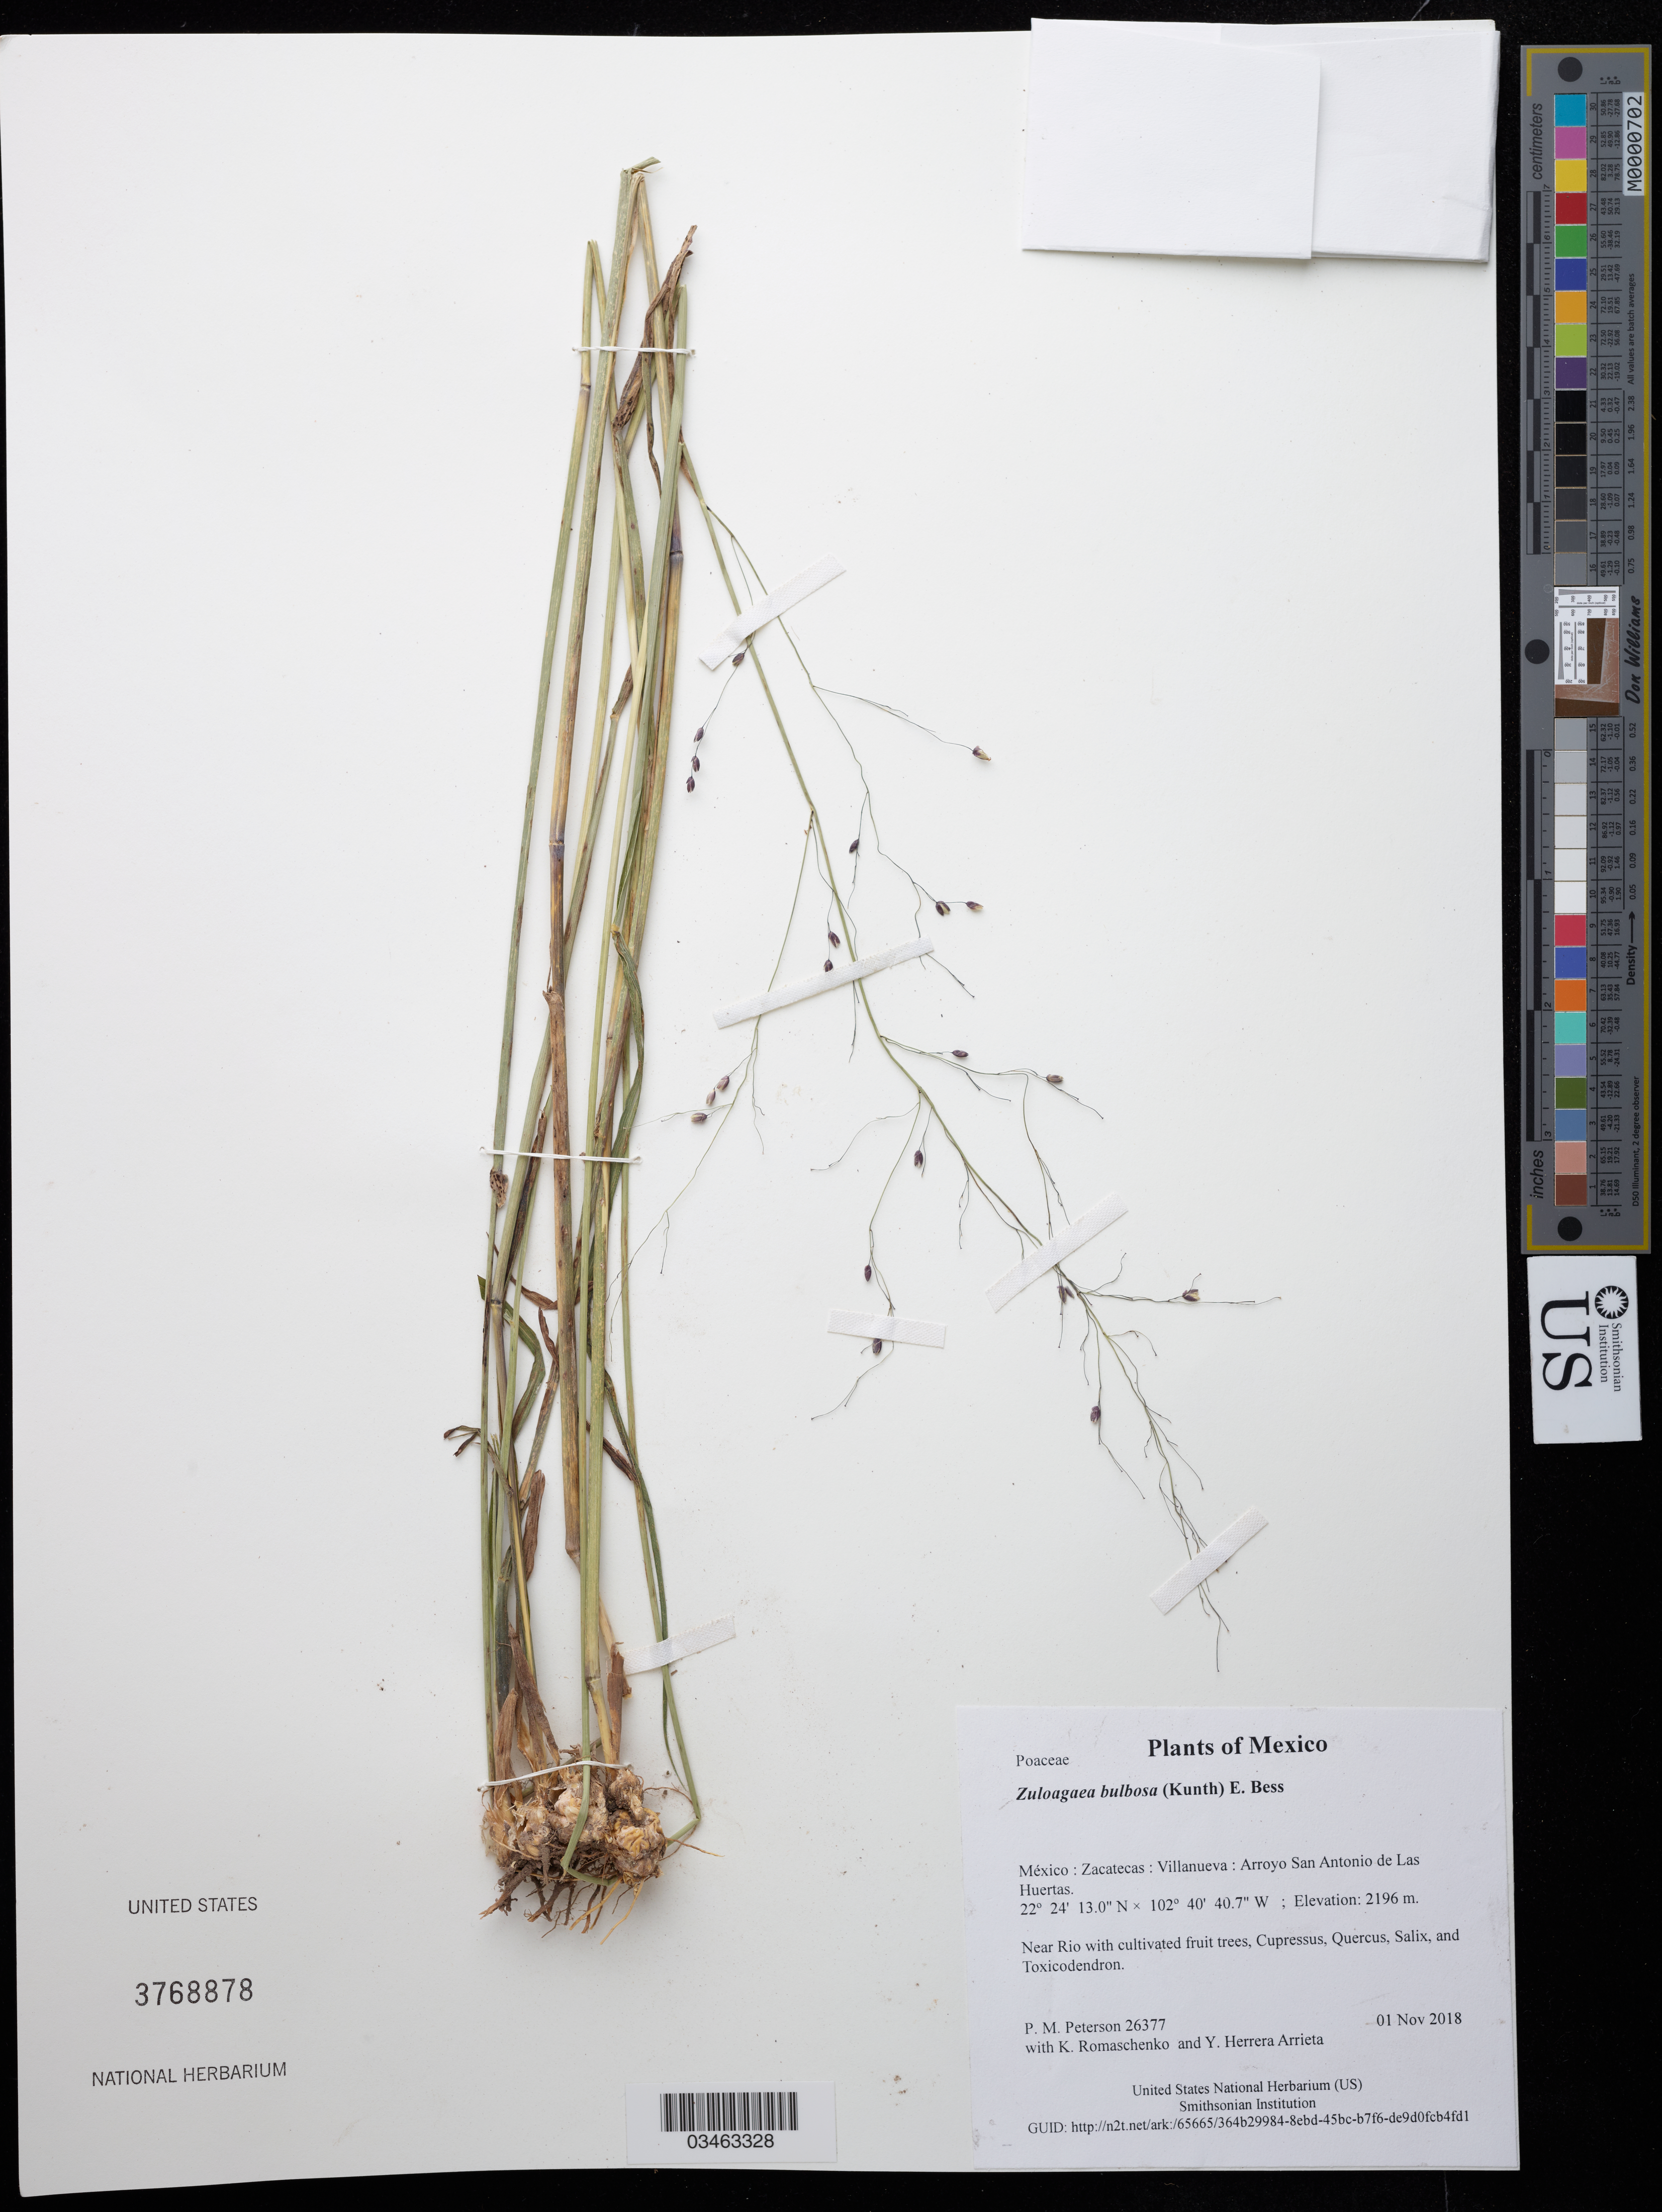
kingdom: Plantae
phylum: Tracheophyta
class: Liliopsida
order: Poales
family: Poaceae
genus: Zuloagaea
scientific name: Zuloagaea bulbosa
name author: (Kunth) E. Bess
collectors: P. M. Peterson, K. Romaschenko & Y. Herrera Arrieta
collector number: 26377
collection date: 2018-11-01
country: México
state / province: Zacatecas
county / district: Villanueva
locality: Arroyo San Antonio de Las Huertas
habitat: Near Rio with cultivated fruit trees, Cupressus, Quercus, Salix, and Toxicodendron.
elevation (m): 2196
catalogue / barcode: US 3768878